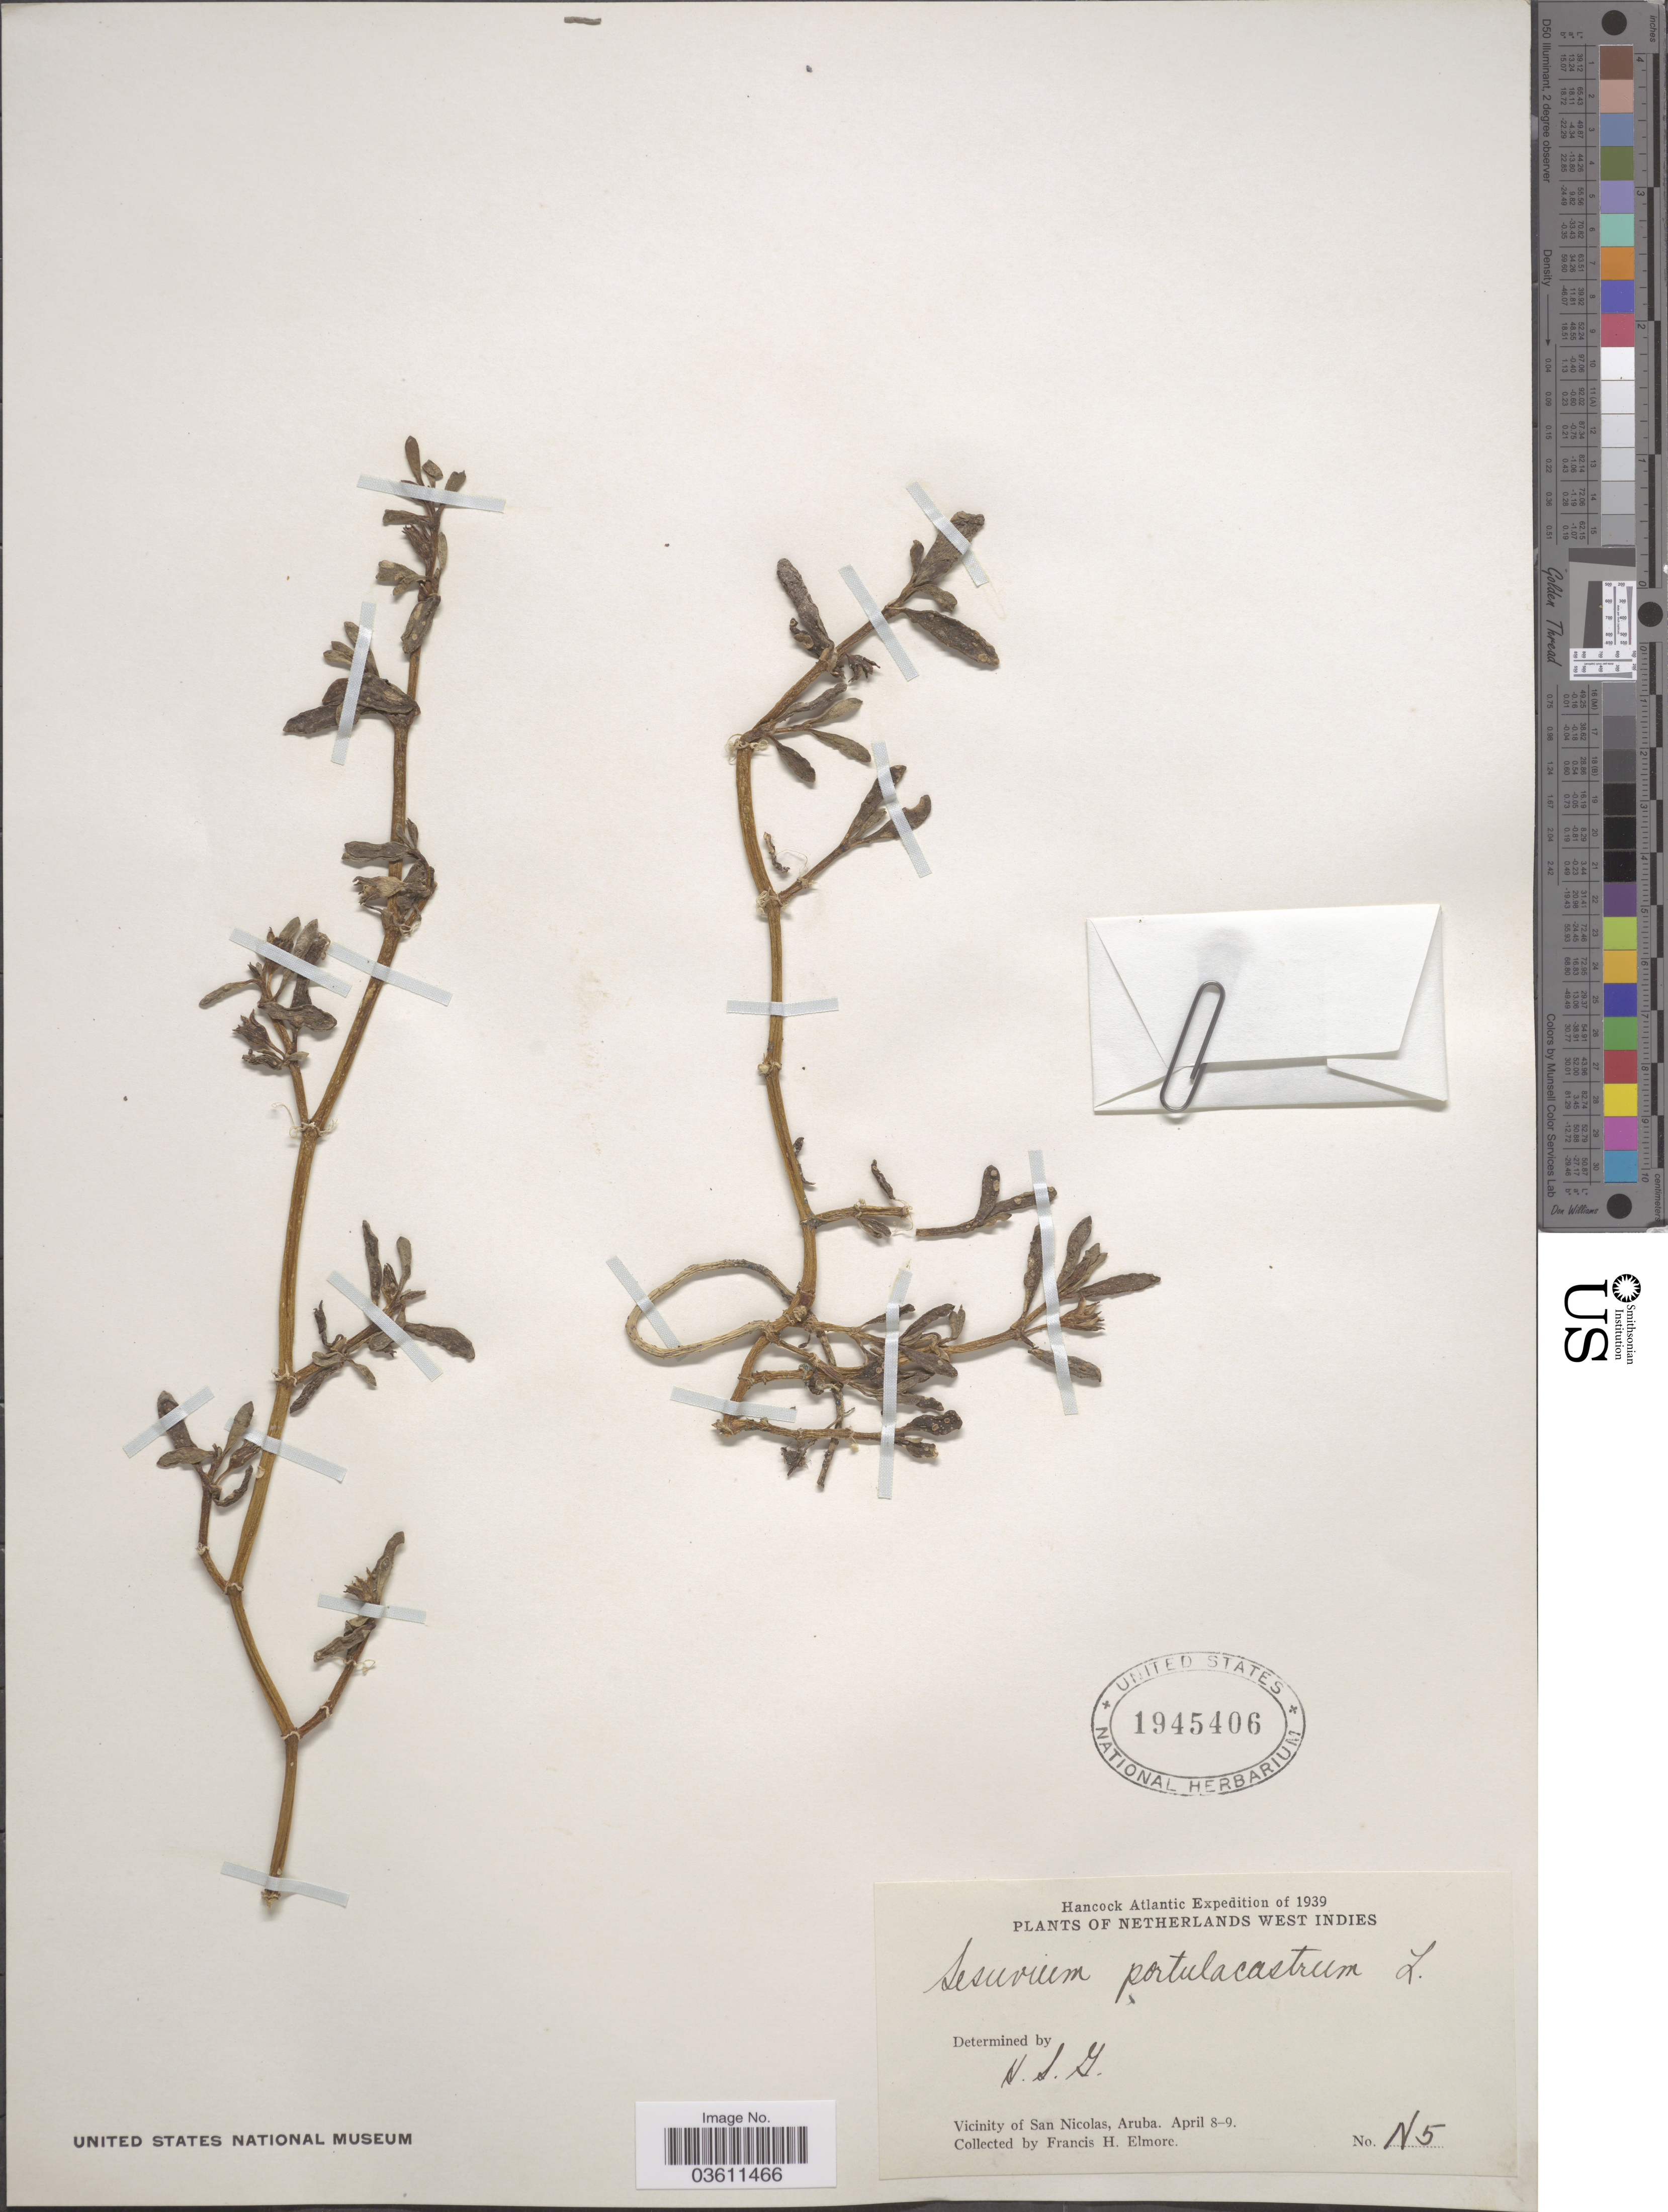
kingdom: Plantae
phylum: Tracheophyta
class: Magnoliopsida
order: Caryophyllales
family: Aizoaceae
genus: Sesuvium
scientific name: Sesuvium portulacastrum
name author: (L.) L.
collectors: F. H. Elmore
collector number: N5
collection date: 1939-04-08/1939-04-09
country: Aruba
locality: Netherlands West Indies. Vicinity of San Nicolas.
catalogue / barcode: US 1945406